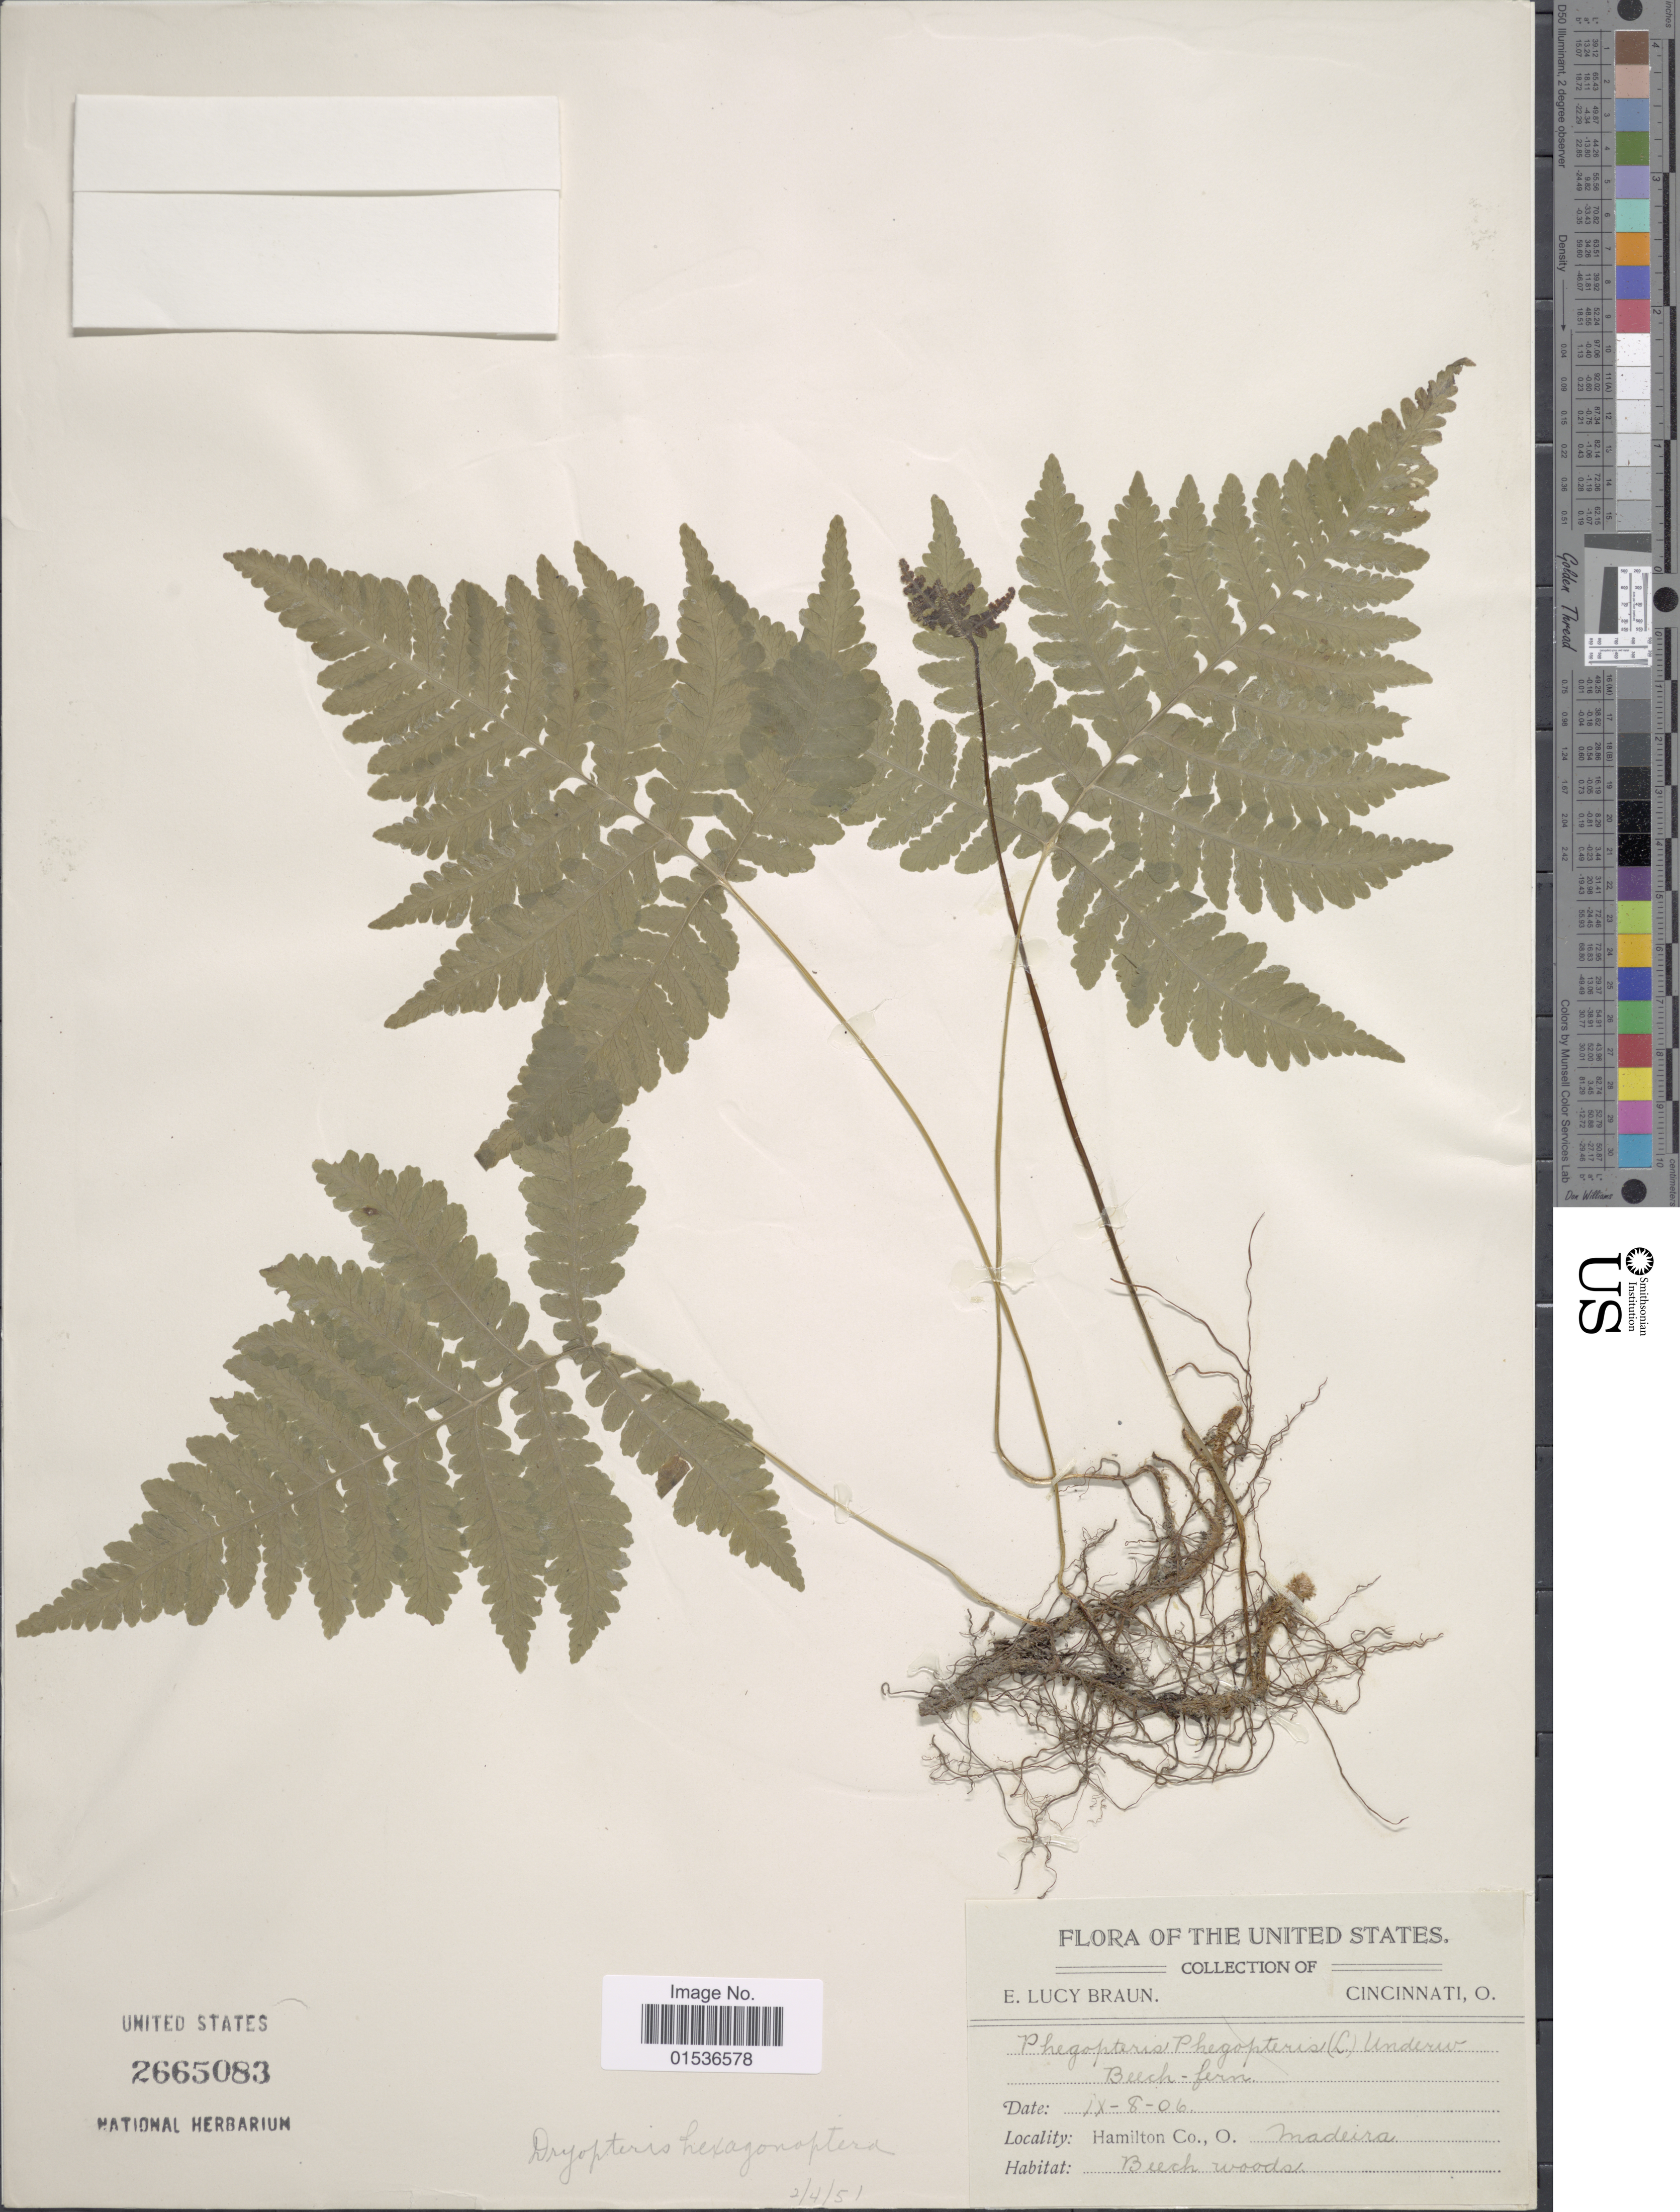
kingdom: Plantae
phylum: Tracheophyta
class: Polypodiopsida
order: Polypodiales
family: Thelypteridaceae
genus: Phegopteris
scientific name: Phegopteris hexagonoptera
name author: (Michx.) Fée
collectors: E. L. Braun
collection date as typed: Transcribed d/m/y: 8/9/6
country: United States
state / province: Ohio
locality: United States, Hamilton Co. O. Madeira, Beech woods.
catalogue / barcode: US 2665083